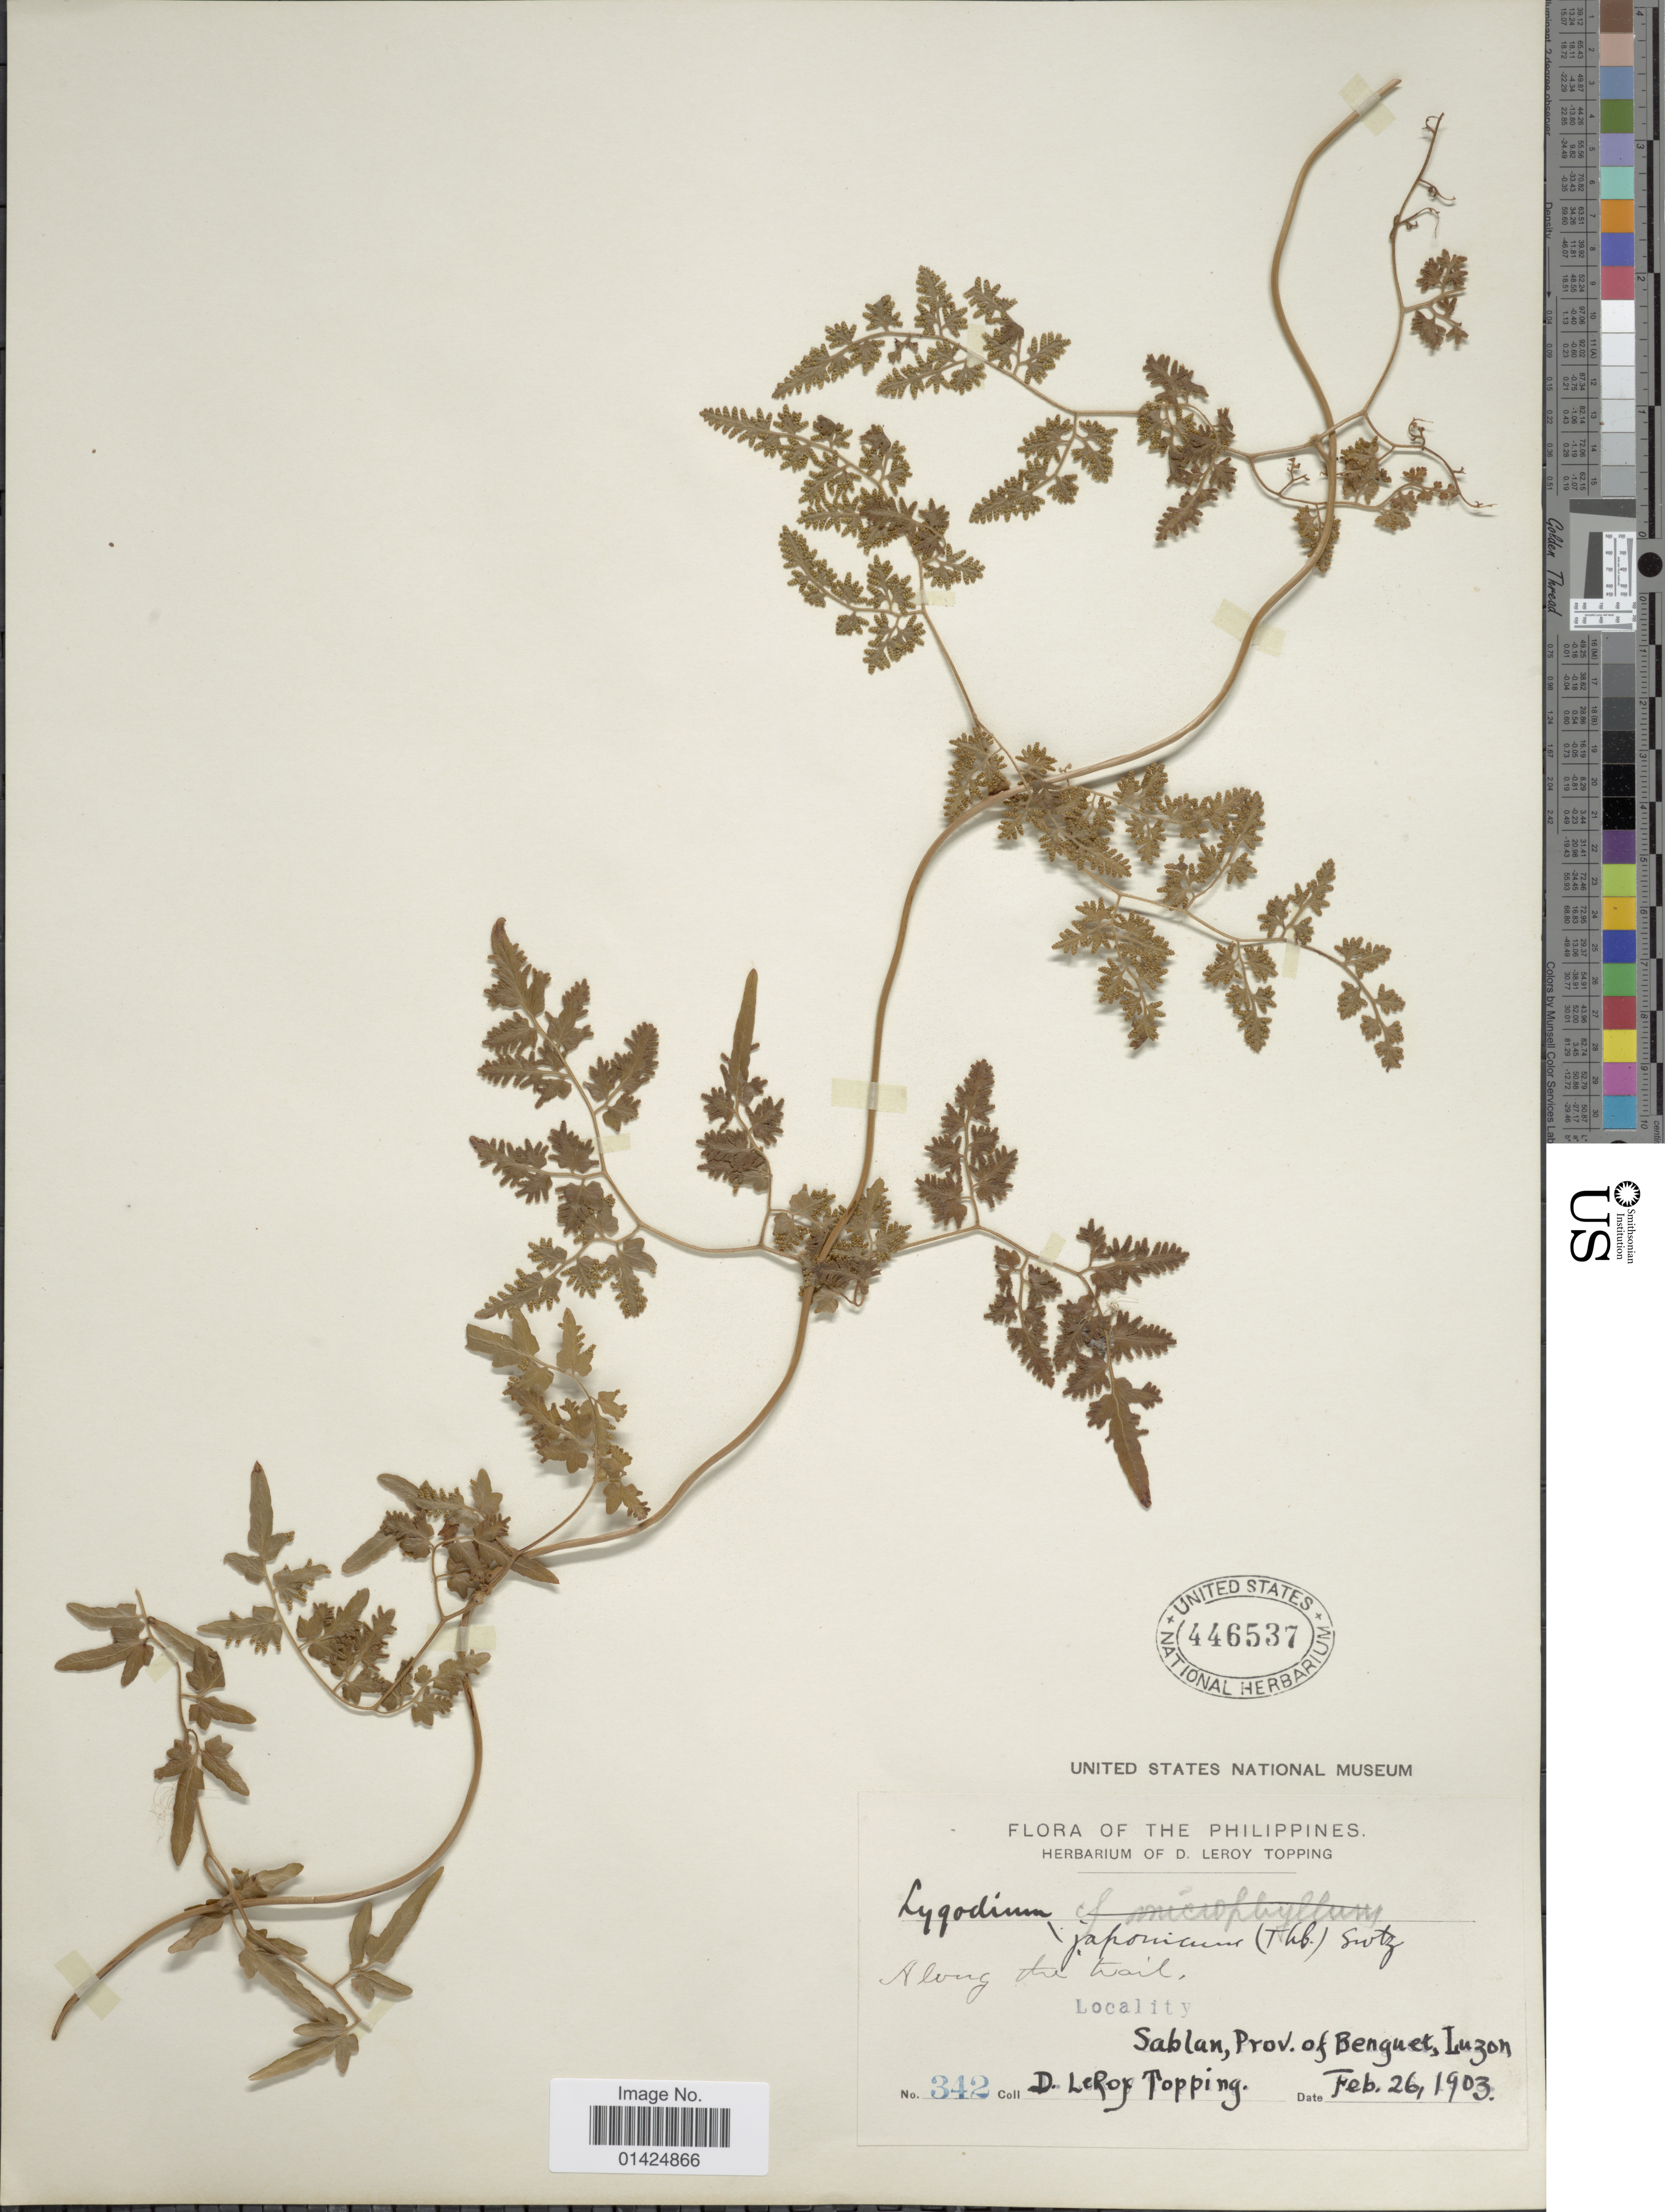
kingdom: Plantae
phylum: Tracheophyta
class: Polypodiopsida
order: Schizaeales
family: Lygodiaceae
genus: Lygodium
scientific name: Lygodium japonicum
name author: (Thunb.) Sw.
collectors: D. L. Topping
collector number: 342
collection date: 1903-02-26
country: Philippines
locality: Along the trail. Sablan, Prov. of Benguet, Luzon.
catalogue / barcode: US 446537